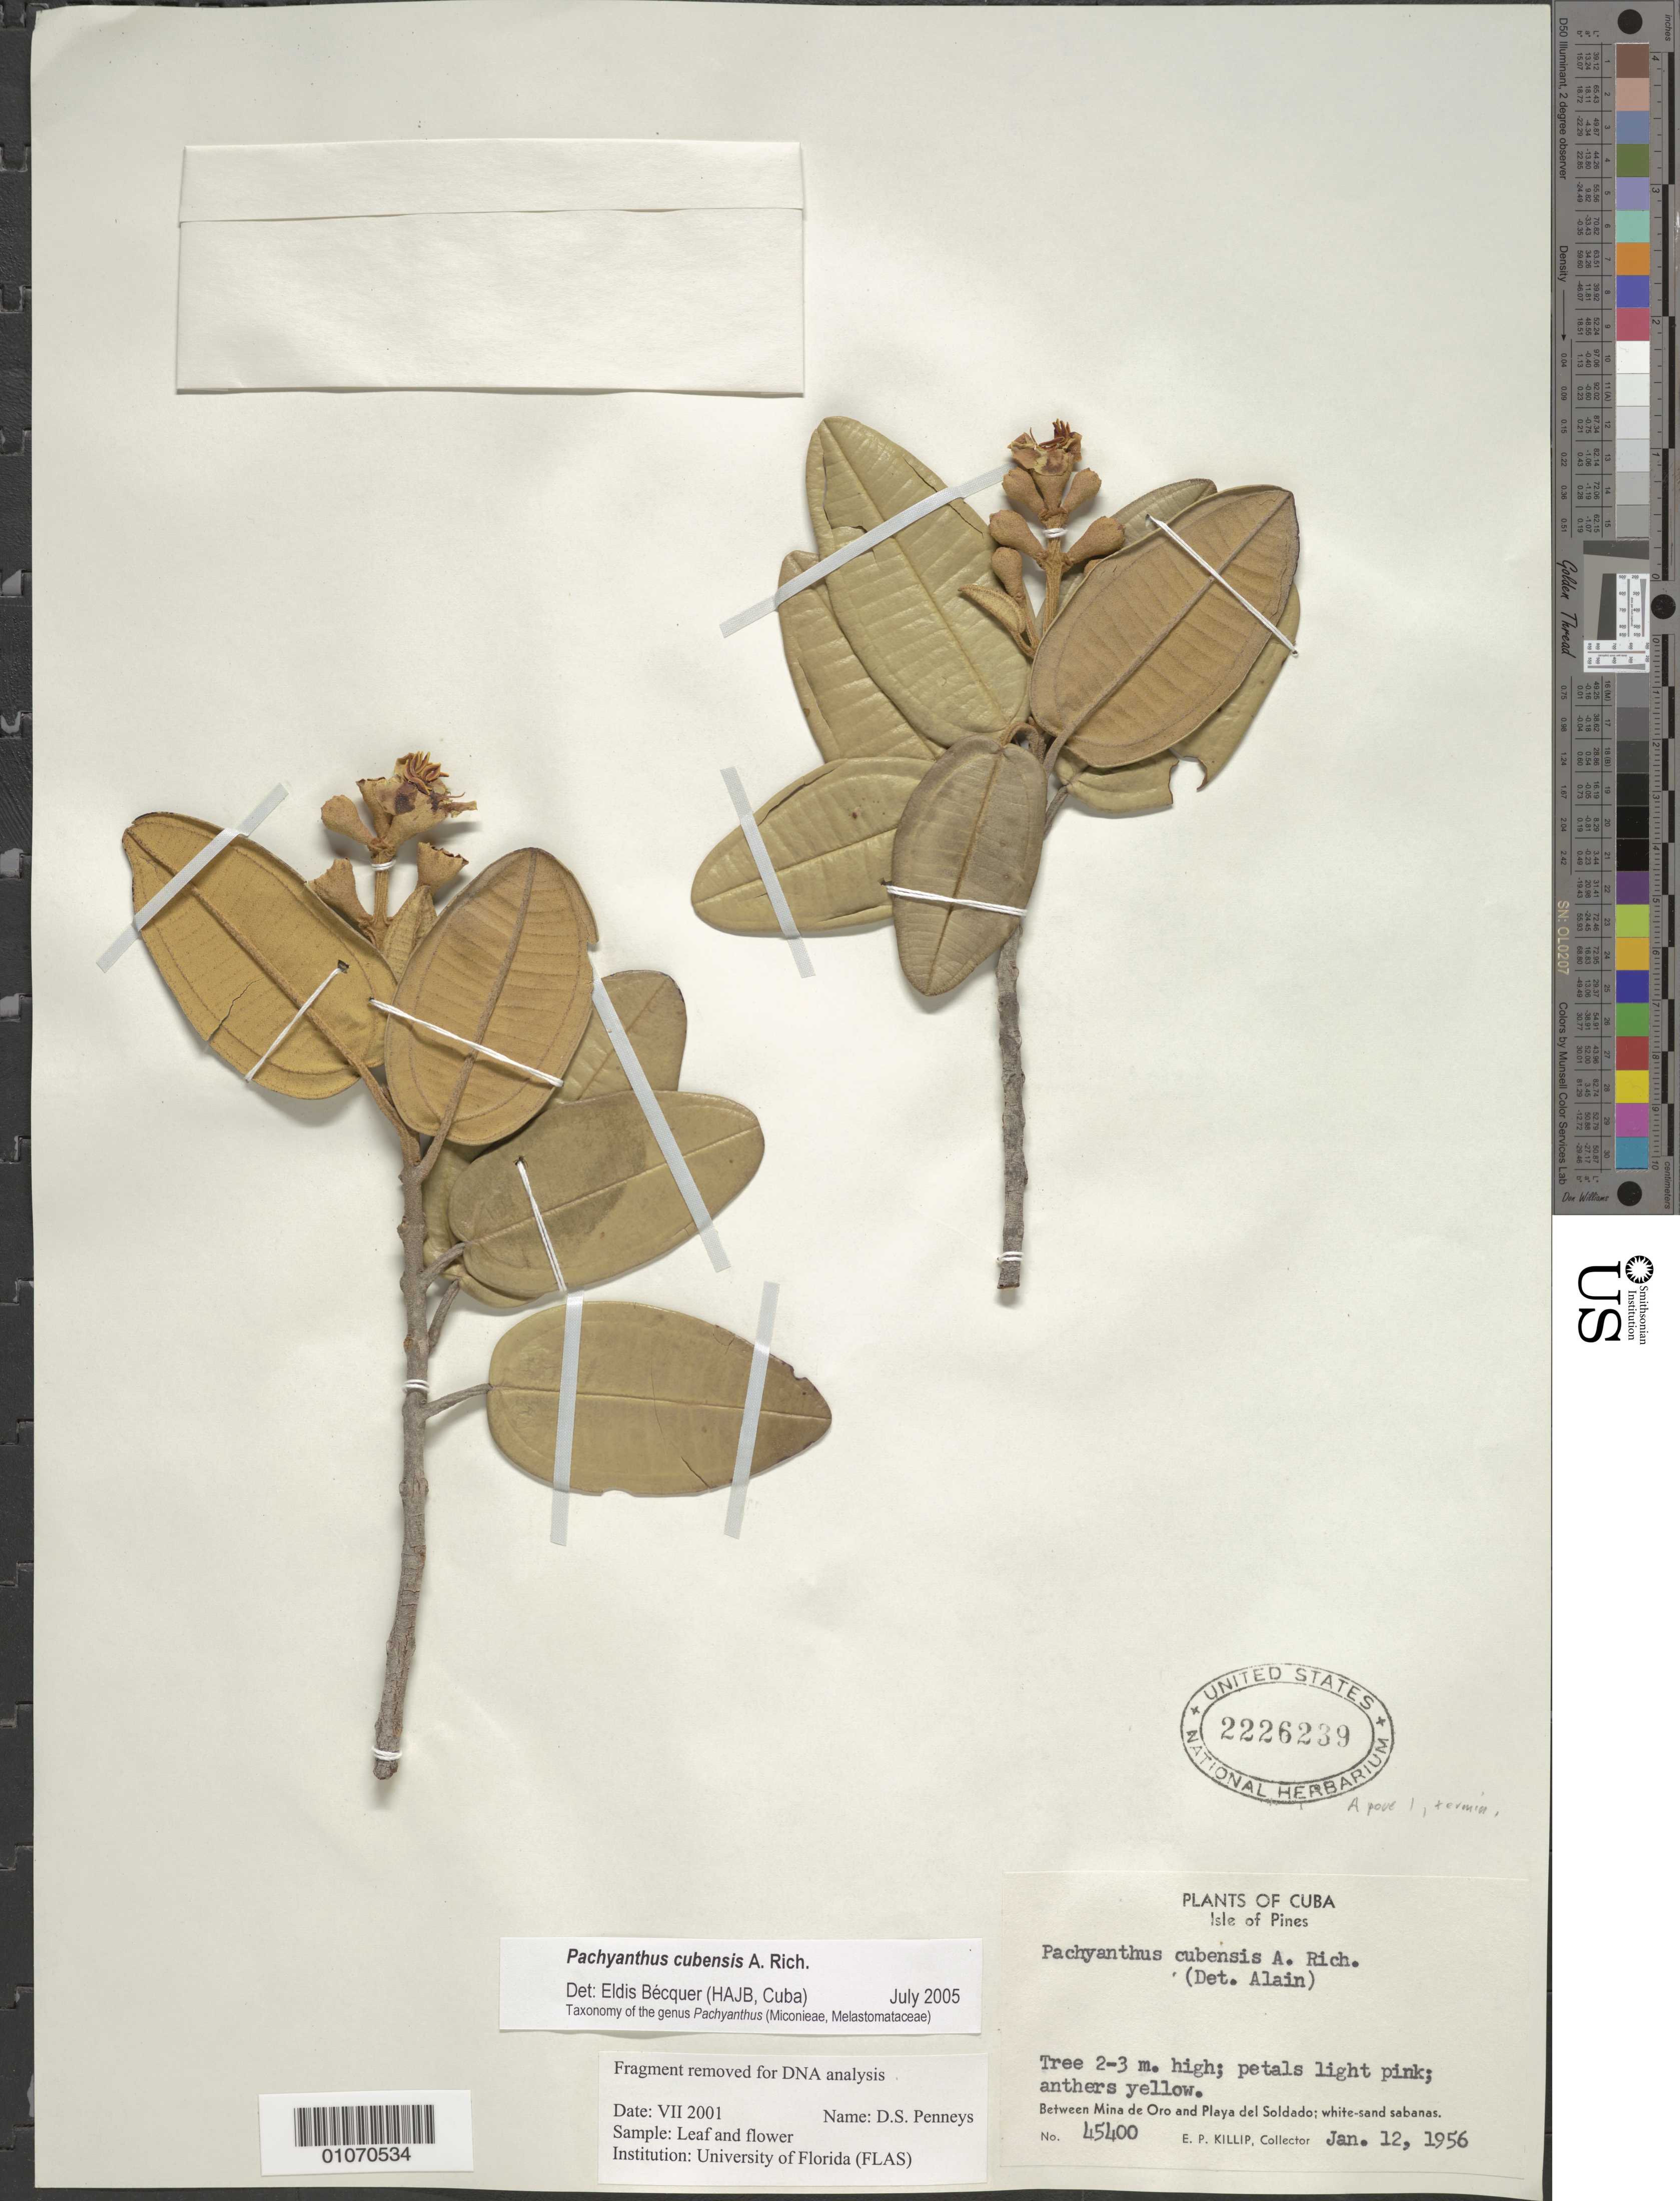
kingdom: Plantae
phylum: Tracheophyta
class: Magnoliopsida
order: Myrtales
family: Melastomataceae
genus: Pachyanthus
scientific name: Pachyanthus cubensis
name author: A. Rich.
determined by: Bécquer Granados, E. R., (HAJB)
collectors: E. P. Killip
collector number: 45400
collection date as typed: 12 Jan 1956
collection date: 1956-01-12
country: Cuba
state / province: Isla de La Juventud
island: Isla de la Juventud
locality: Mina de Oro to Playa del Soldado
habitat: White sand savannas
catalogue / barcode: US 2226239